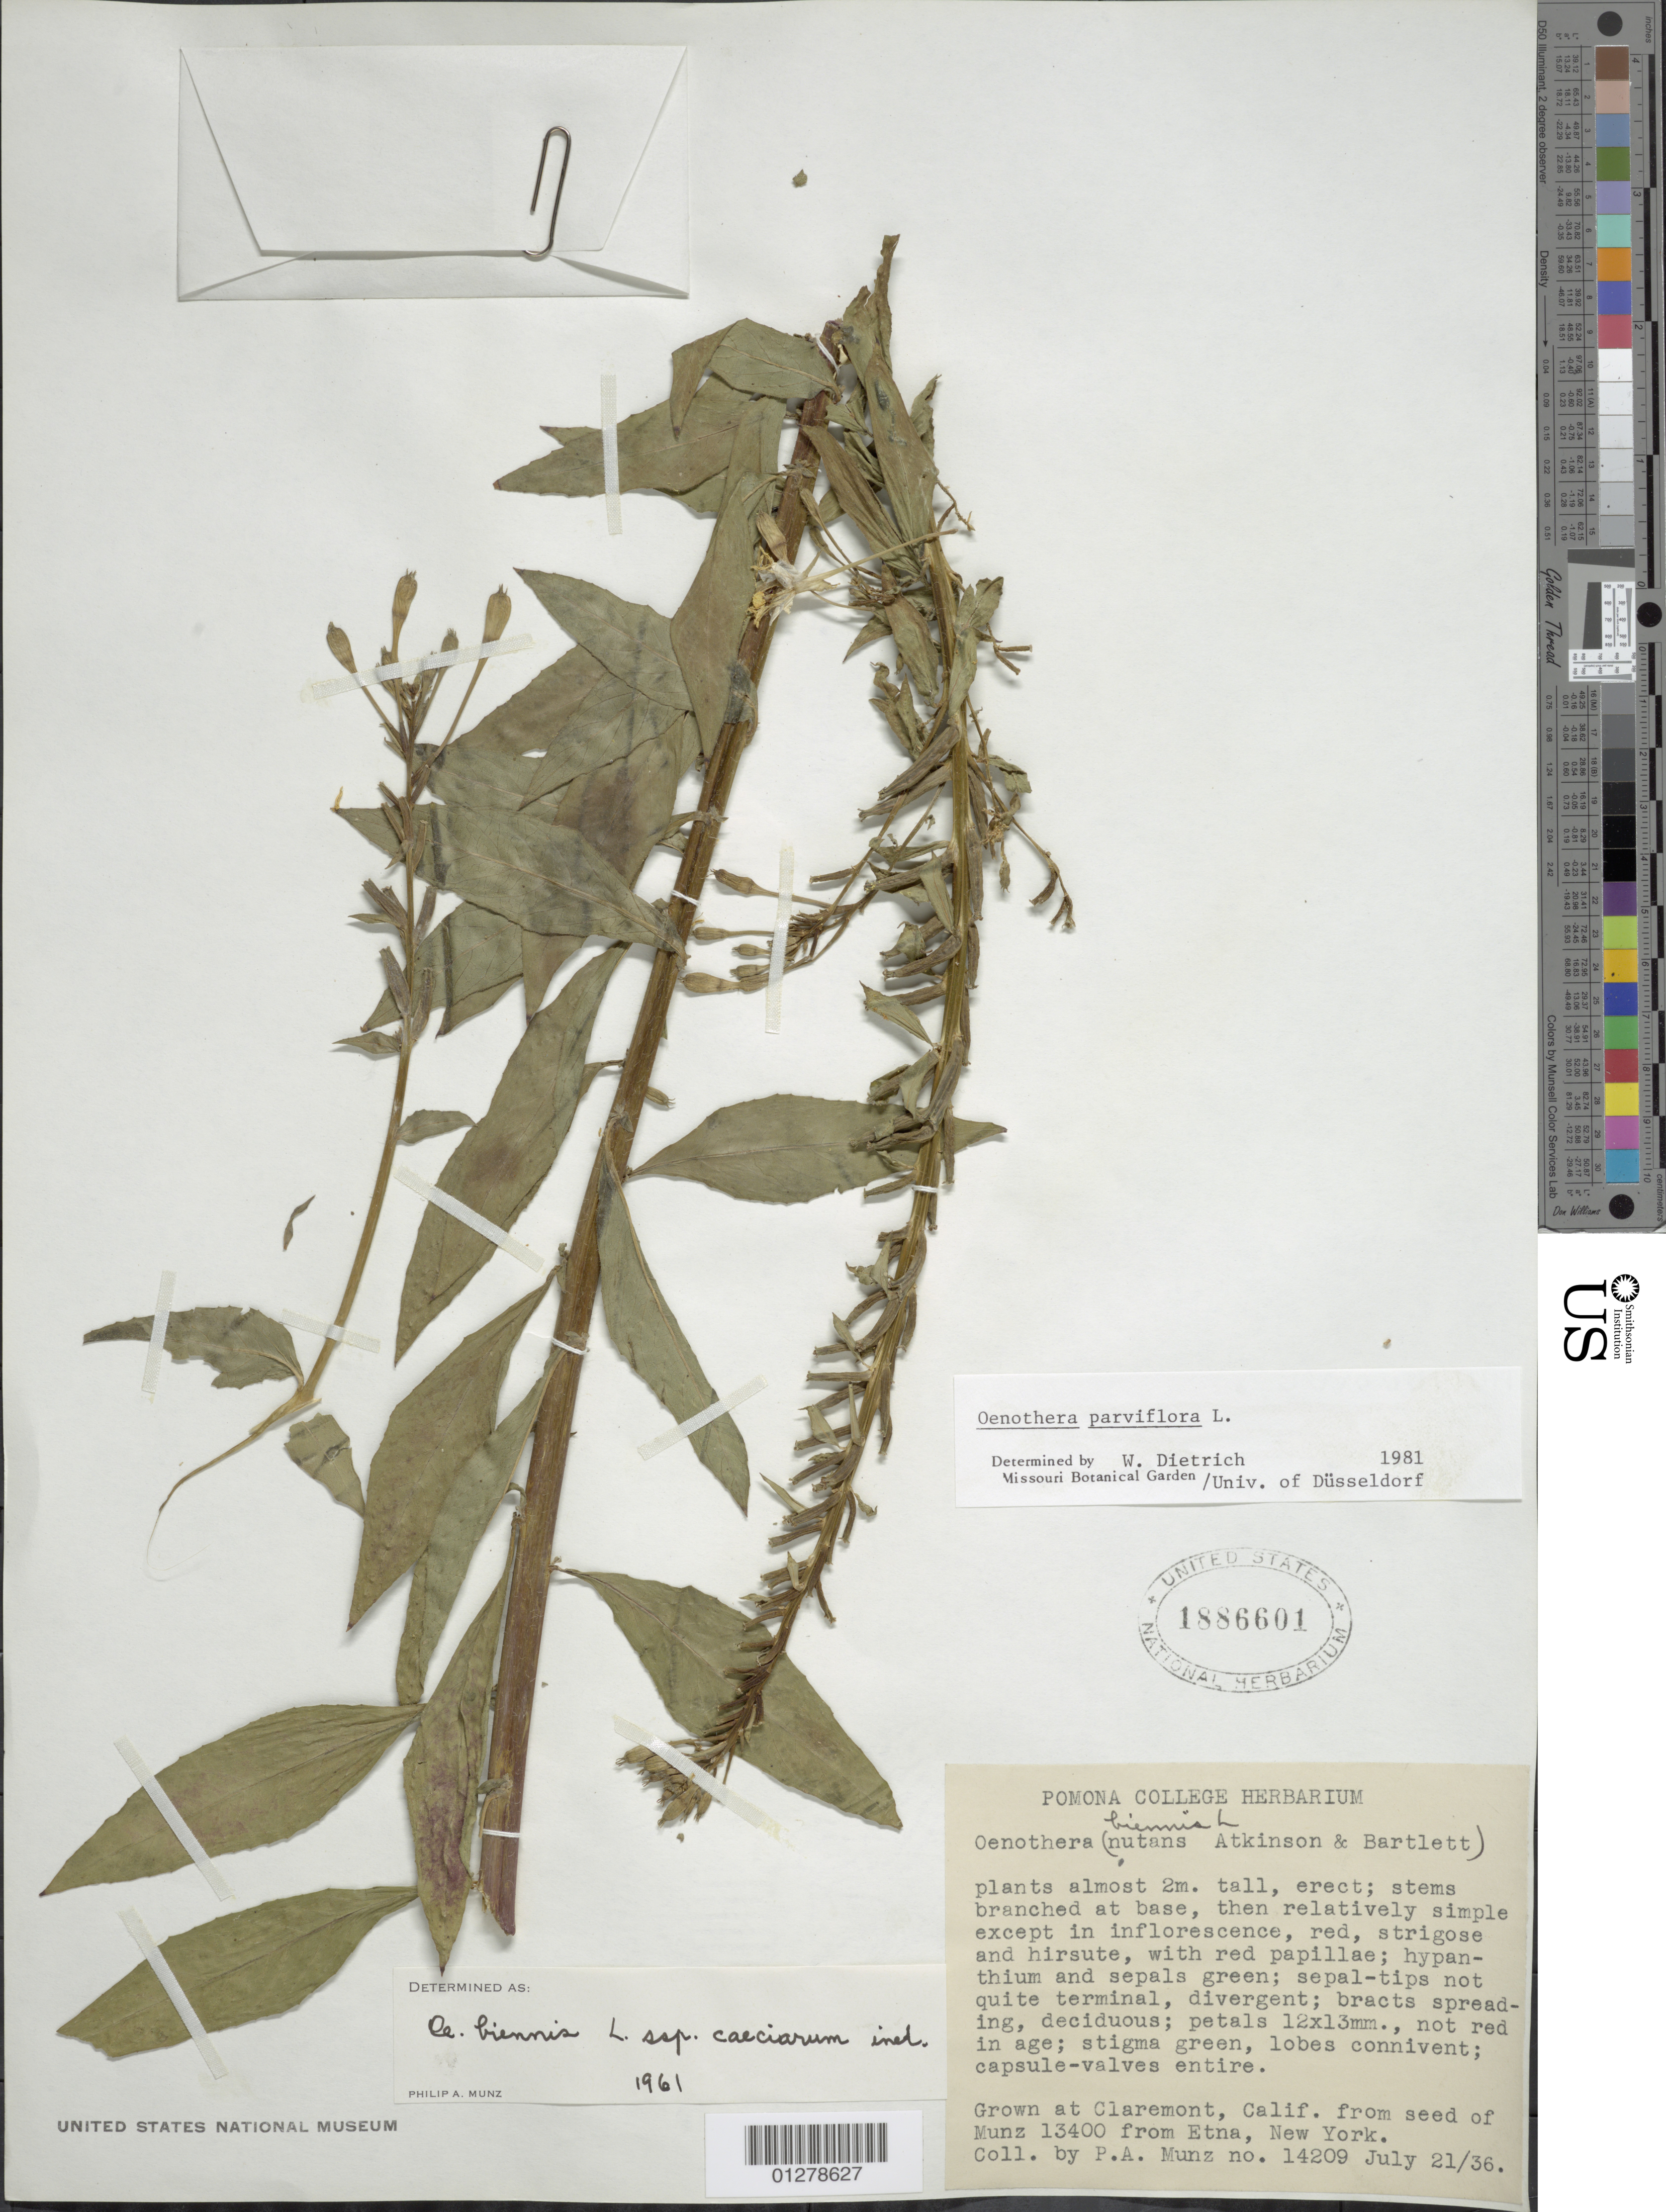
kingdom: Plantae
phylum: Tracheophyta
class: Magnoliopsida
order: Myrtales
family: Onagraceae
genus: Oenothera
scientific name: Oenothera parviflora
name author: L.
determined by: Dietrich, W.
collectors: P. A. Munz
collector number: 14209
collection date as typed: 21 Jul 1936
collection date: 1936-07-21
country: United States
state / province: California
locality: Claremont, Pomona College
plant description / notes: Grown from seed of Munz 13400 from Etna, New York.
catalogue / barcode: US 1886601